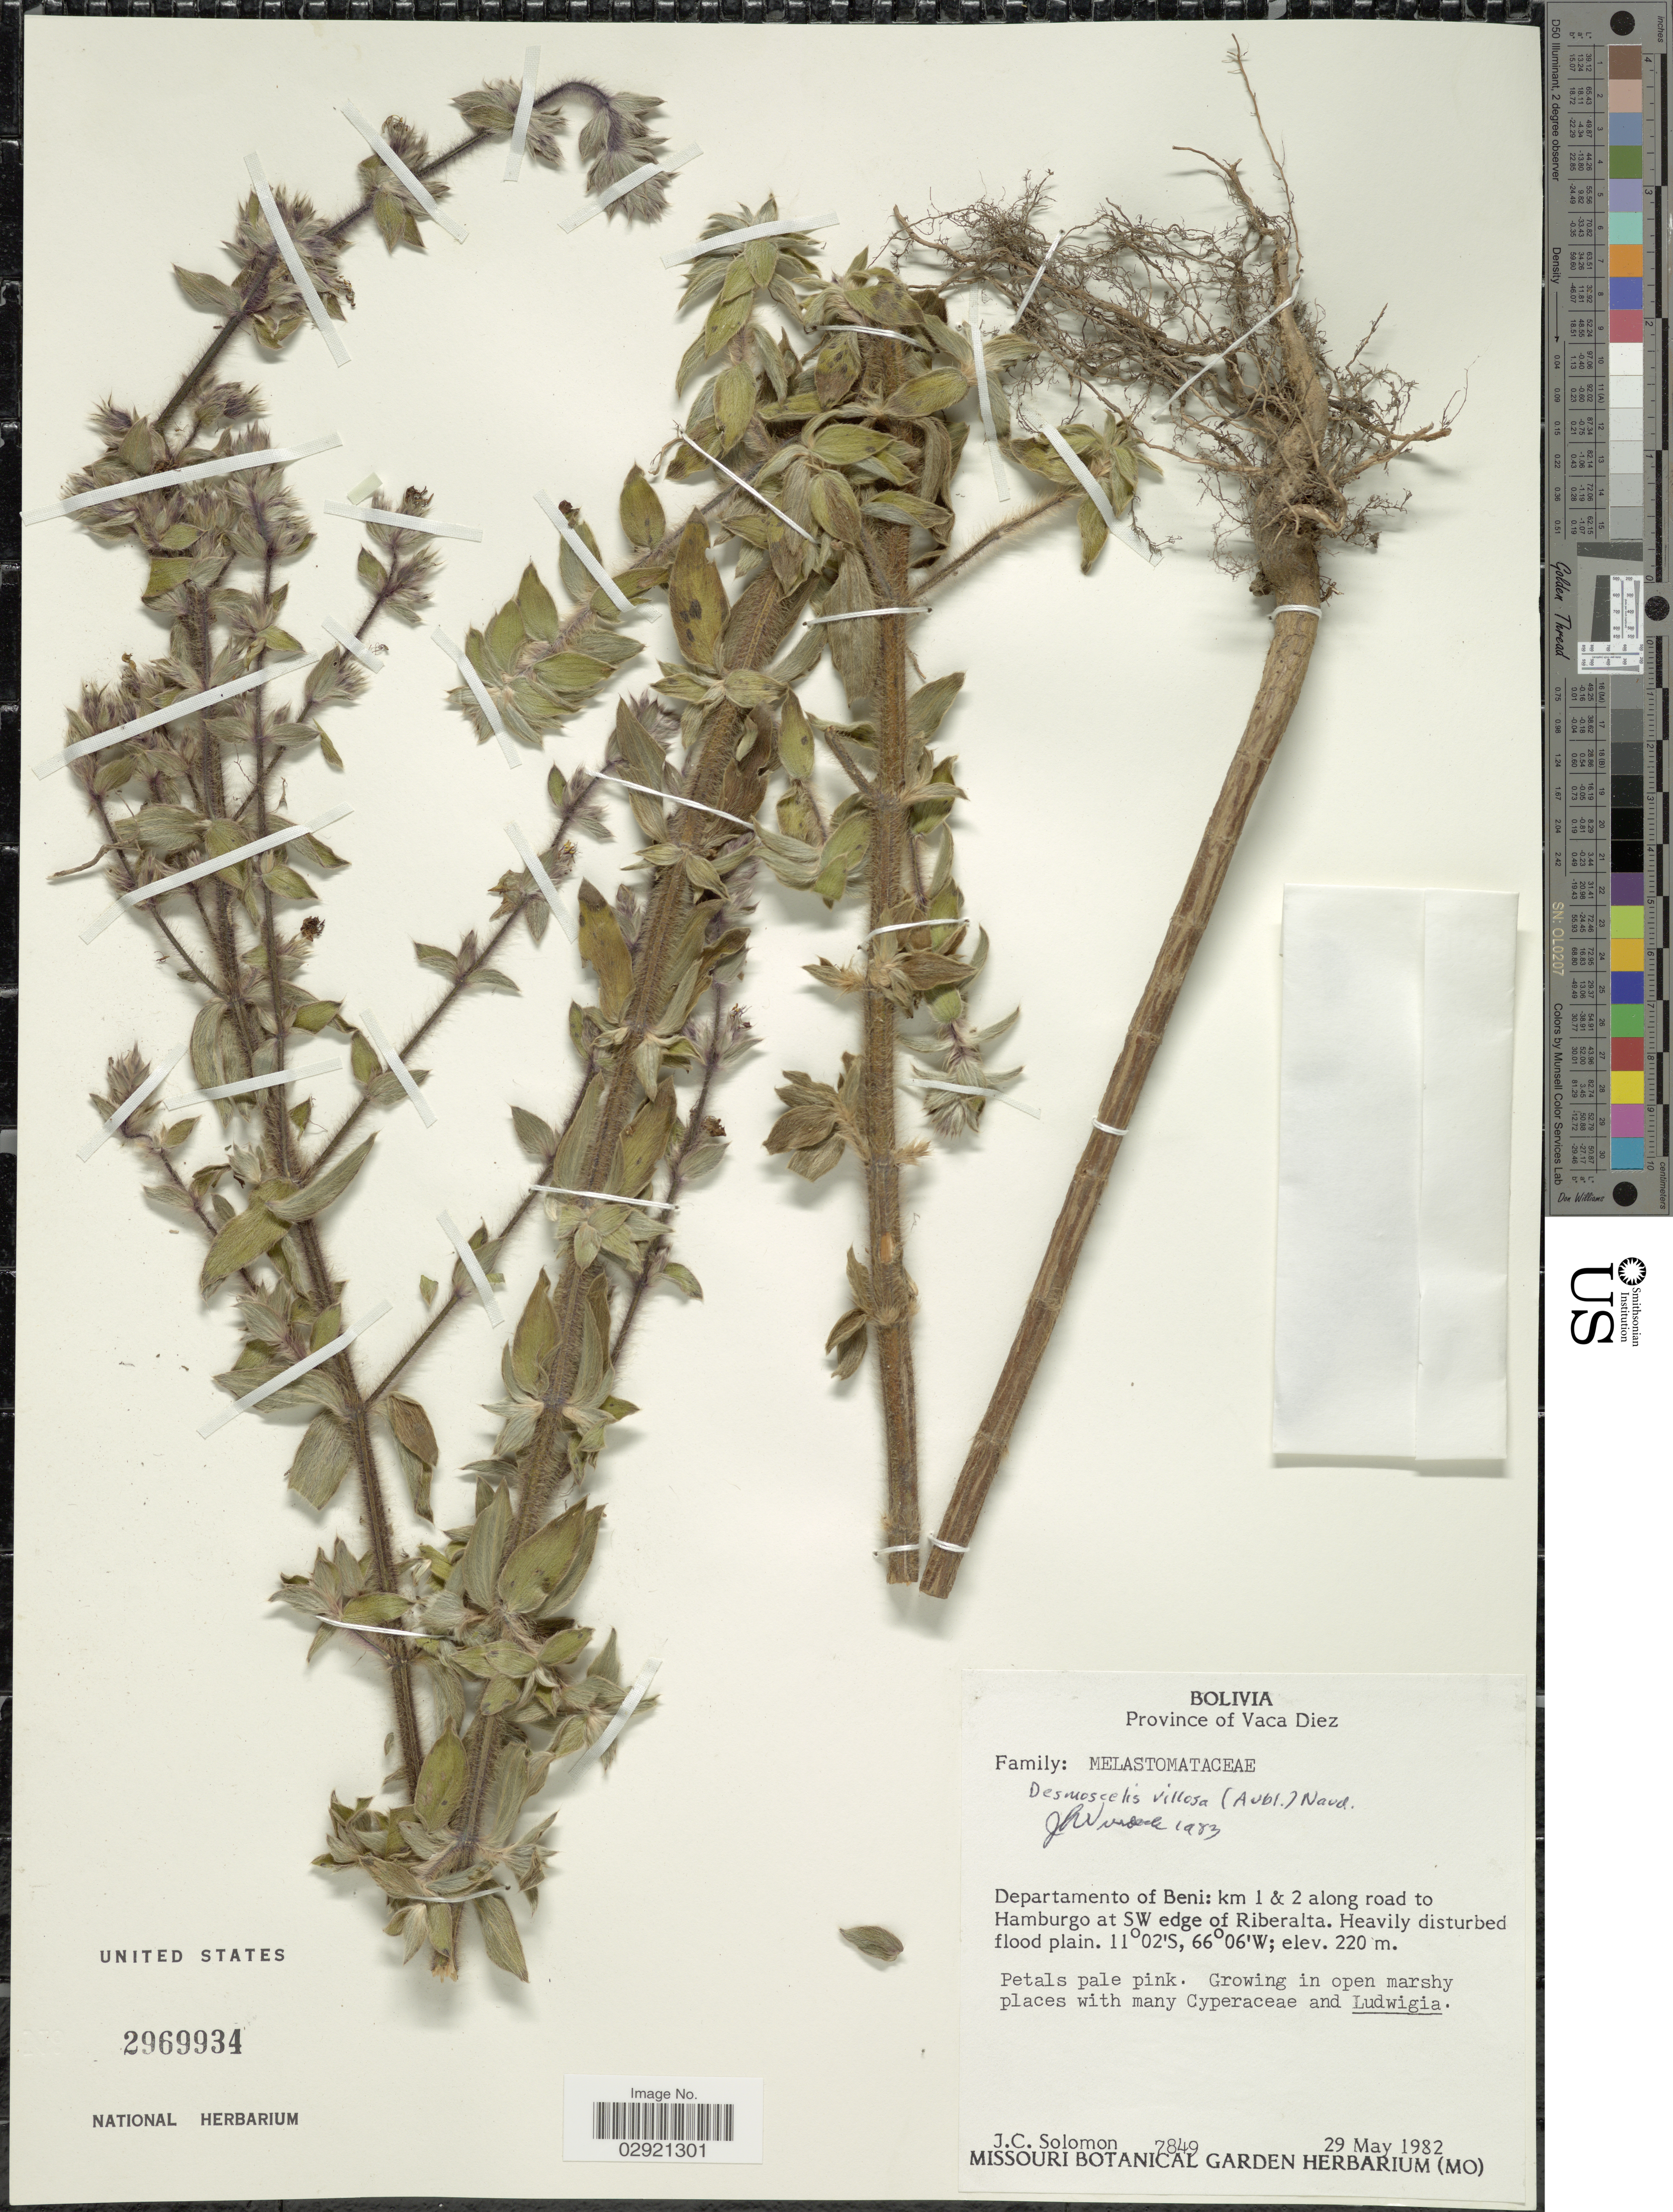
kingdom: Plantae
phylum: Tracheophyta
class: Magnoliopsida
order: Myrtales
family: Melastomataceae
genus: Desmoscelis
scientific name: Desmoscelis villosa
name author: (Aubl.) Naudin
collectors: J. C. Solomon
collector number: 7849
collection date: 1982-05-29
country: Bolivia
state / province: Beni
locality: Province of Vaca Diez. Departamento of Beni: km 1 & 2 along road to Hamburgo at SW edge of Riberalta.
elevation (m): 220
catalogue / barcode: US 2969934